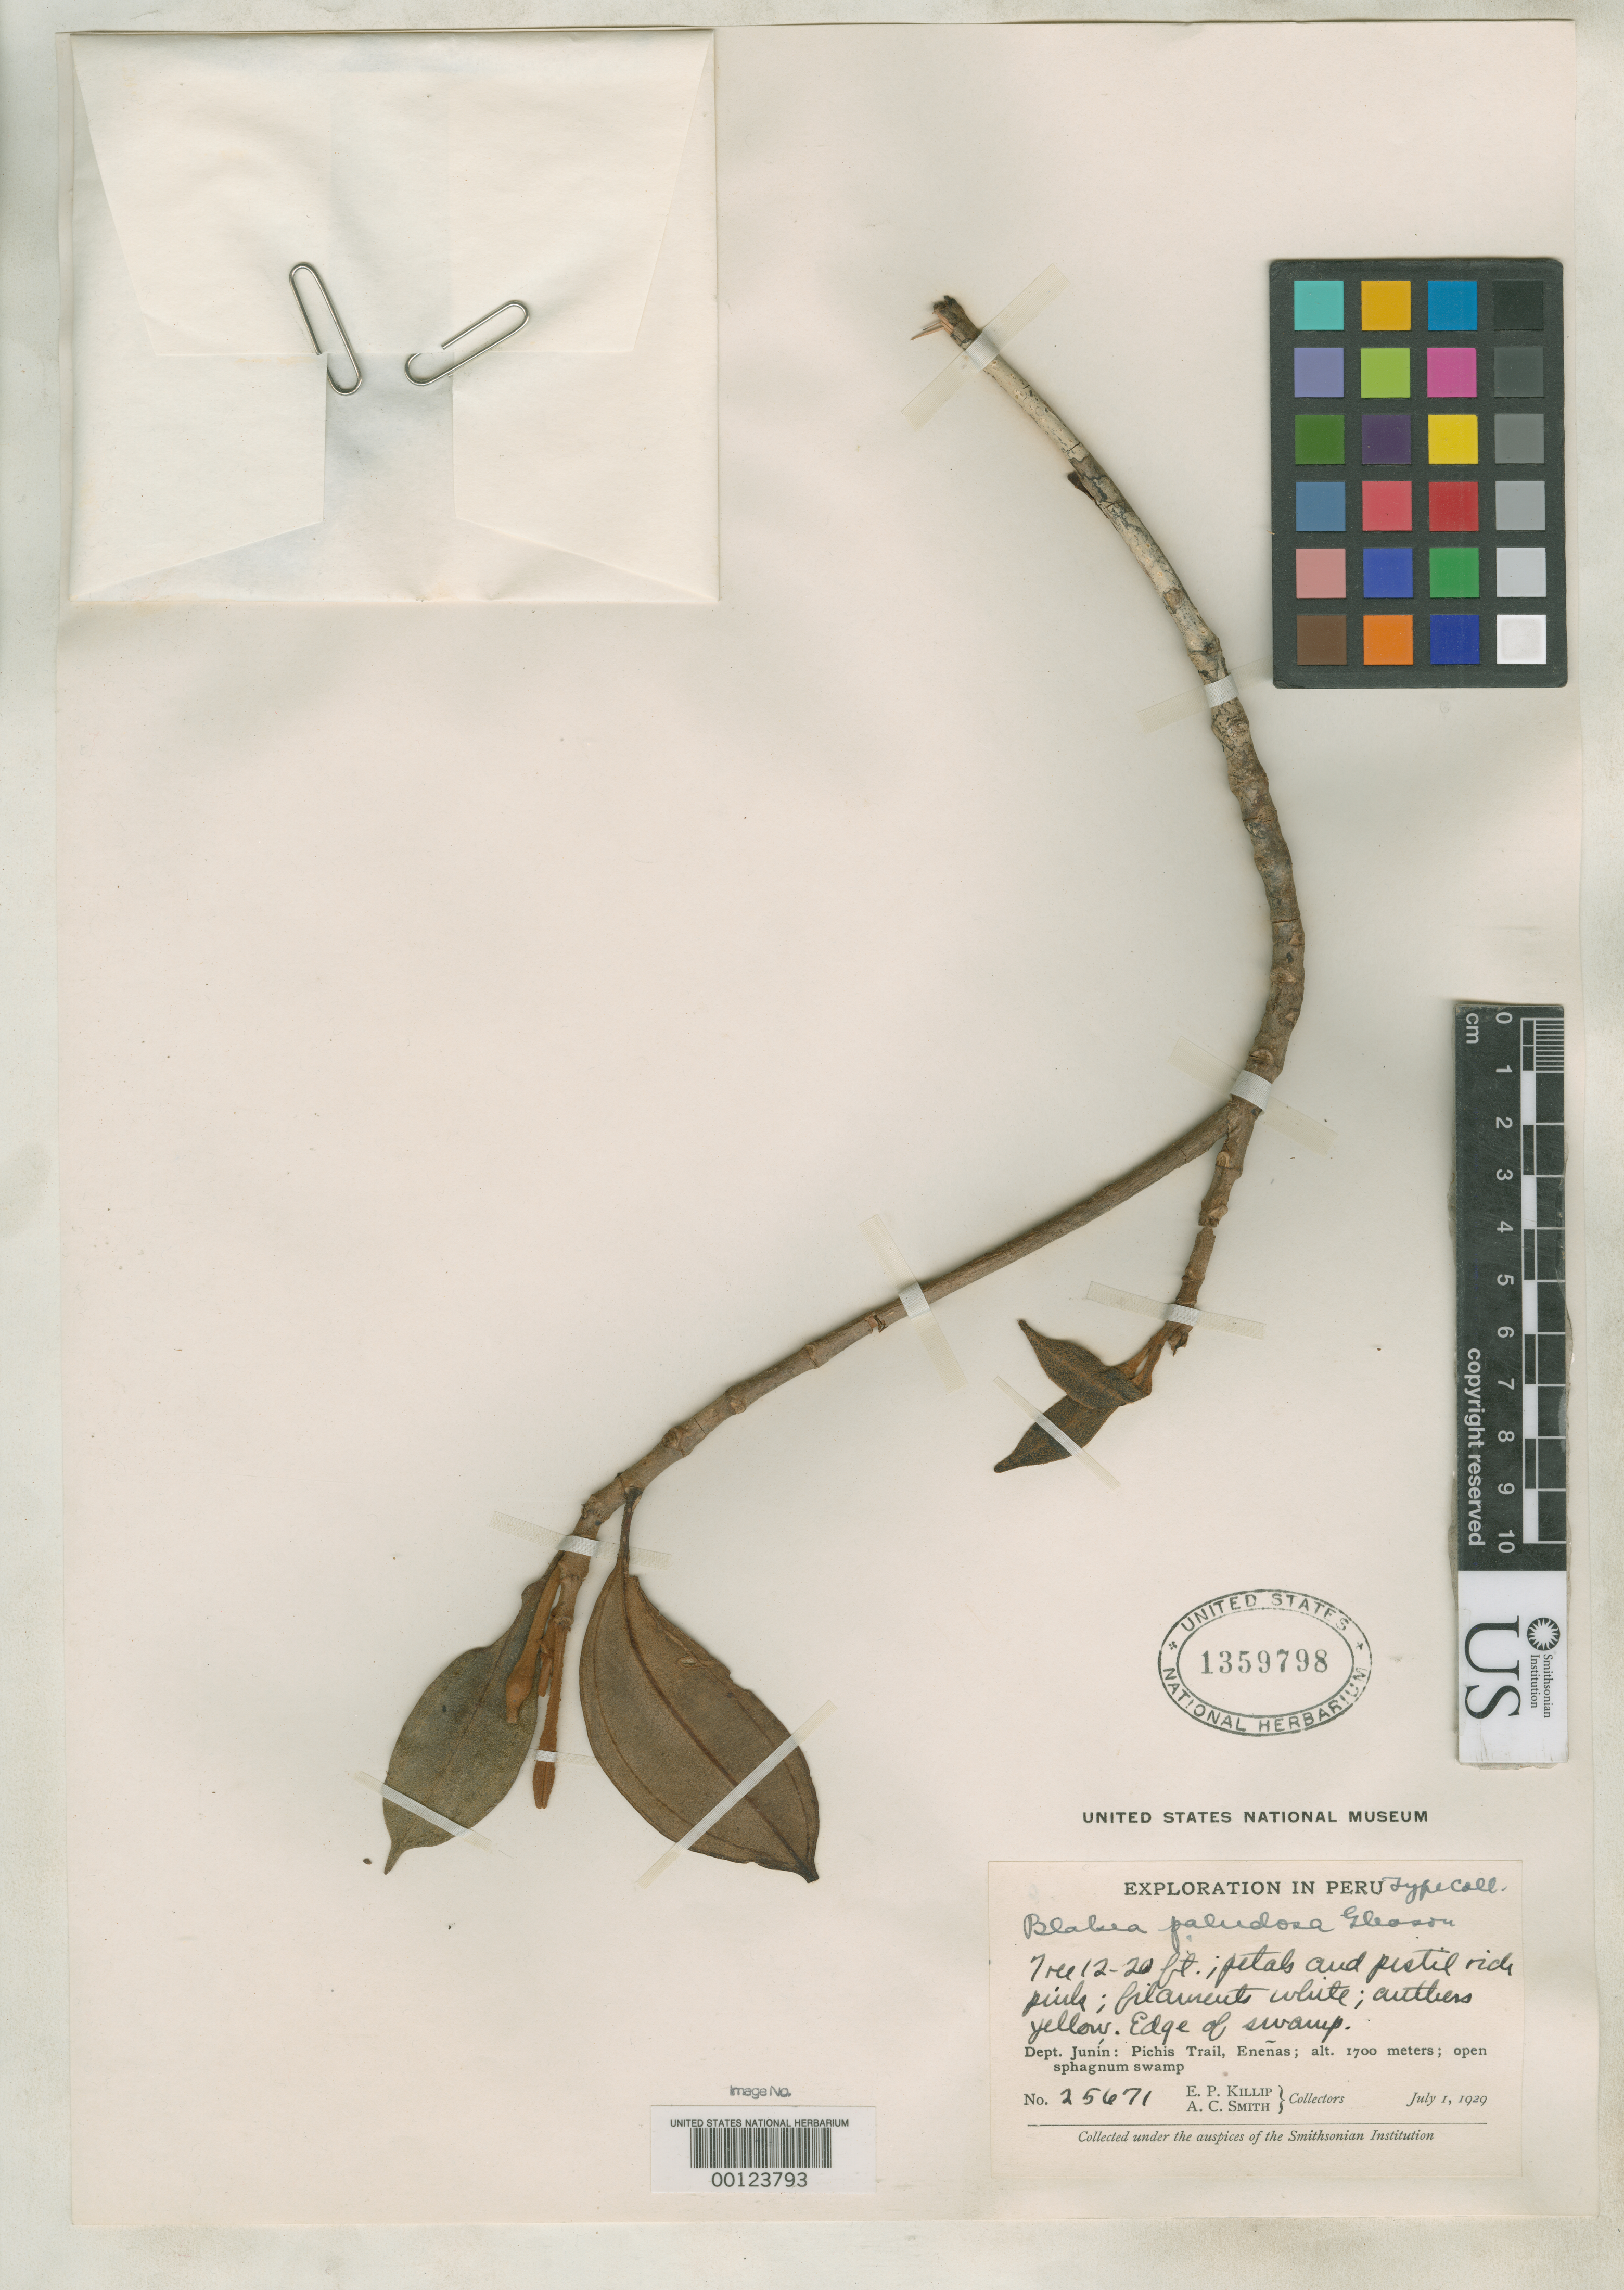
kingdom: Plantae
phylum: Tracheophyta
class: Magnoliopsida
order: Myrtales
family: Melastomataceae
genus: Blakea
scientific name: Blakea paludosa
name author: Gleason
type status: Isotype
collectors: E. P. Killip & A. C. Smith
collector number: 25671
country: Peru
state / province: Junín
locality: Enenas, Pichis Trail.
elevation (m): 1700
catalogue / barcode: US 1359798